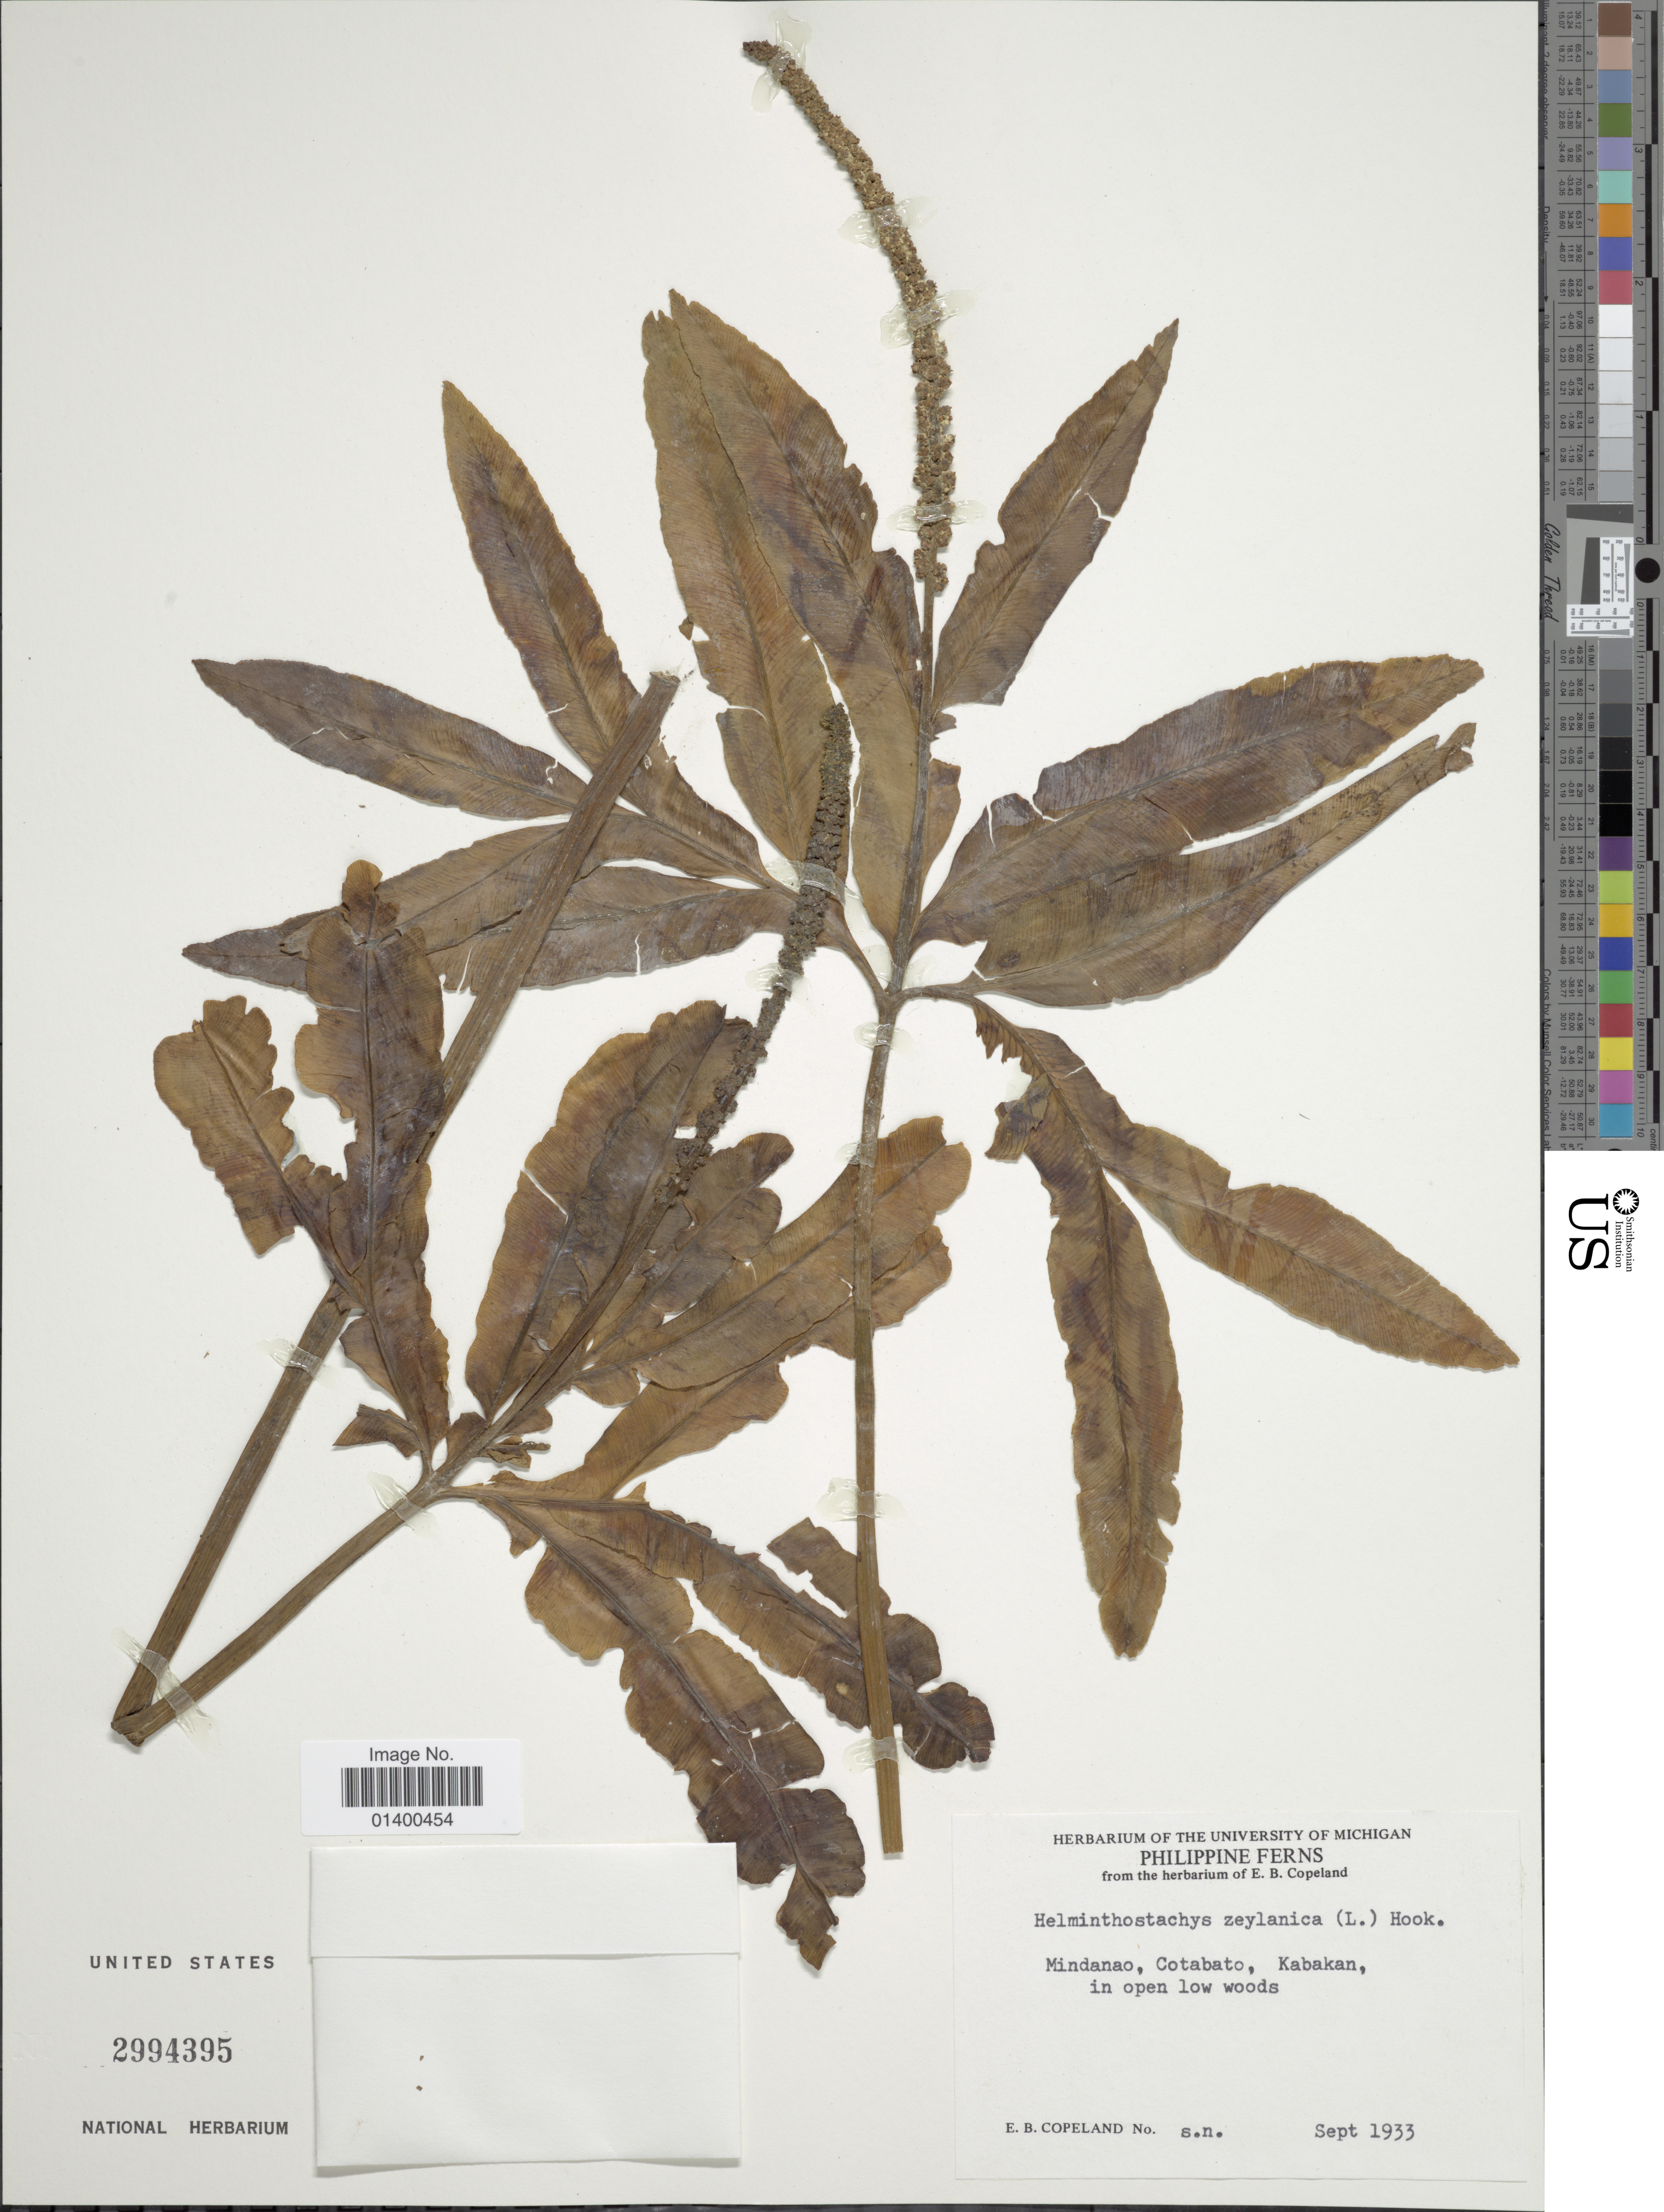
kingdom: Plantae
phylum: Tracheophyta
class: Polypodiopsida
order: Ophioglossales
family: Ophioglossaceae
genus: Helminthostachys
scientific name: Helminthostachys zeylanica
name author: (L.) Hook.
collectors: E. B. Copeland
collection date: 1933-09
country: Philippines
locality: Mindanao, Cotabato, Kabakan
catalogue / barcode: US 2994395